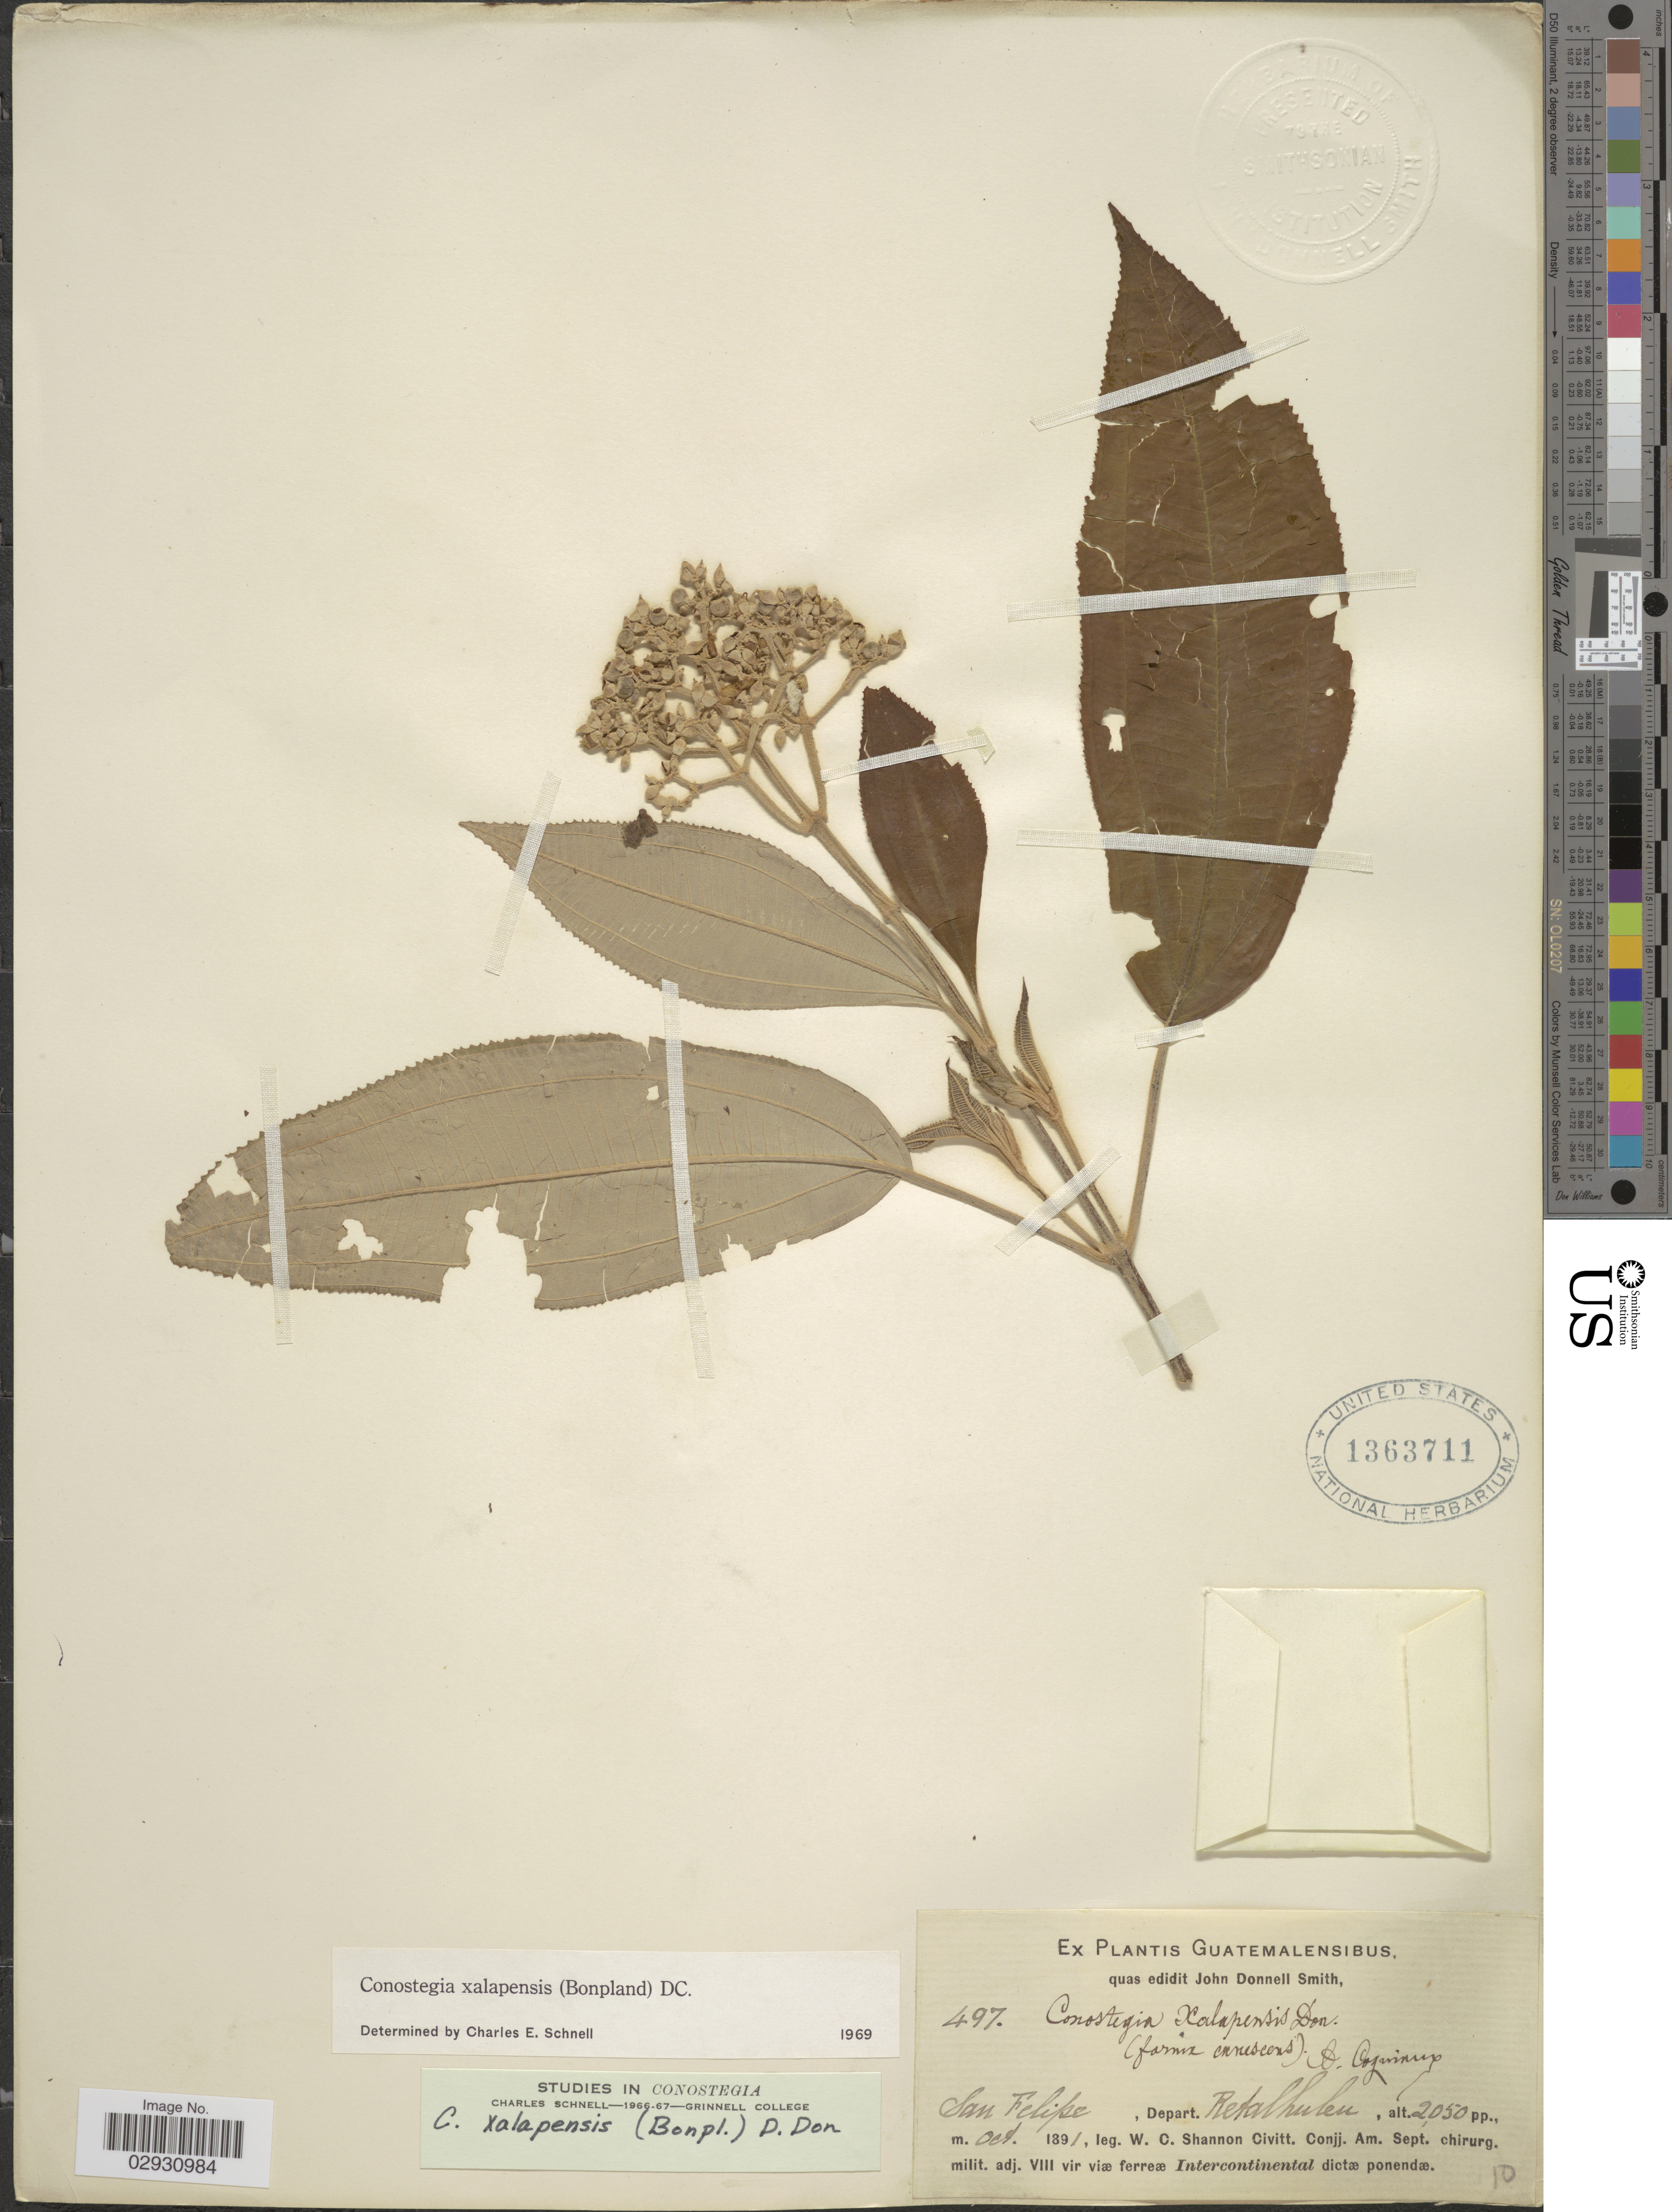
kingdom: Plantae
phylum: Tracheophyta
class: Magnoliopsida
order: Myrtales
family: Melastomataceae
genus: Conostegia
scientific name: Conostegia quadrangularis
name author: Schltdl. ex Steud.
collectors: W. C. Shannon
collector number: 497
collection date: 1891-10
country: Guatemala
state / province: Retalhuleu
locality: San Felipe, Depart. Retalhuleu.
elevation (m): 625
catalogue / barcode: US 1363711